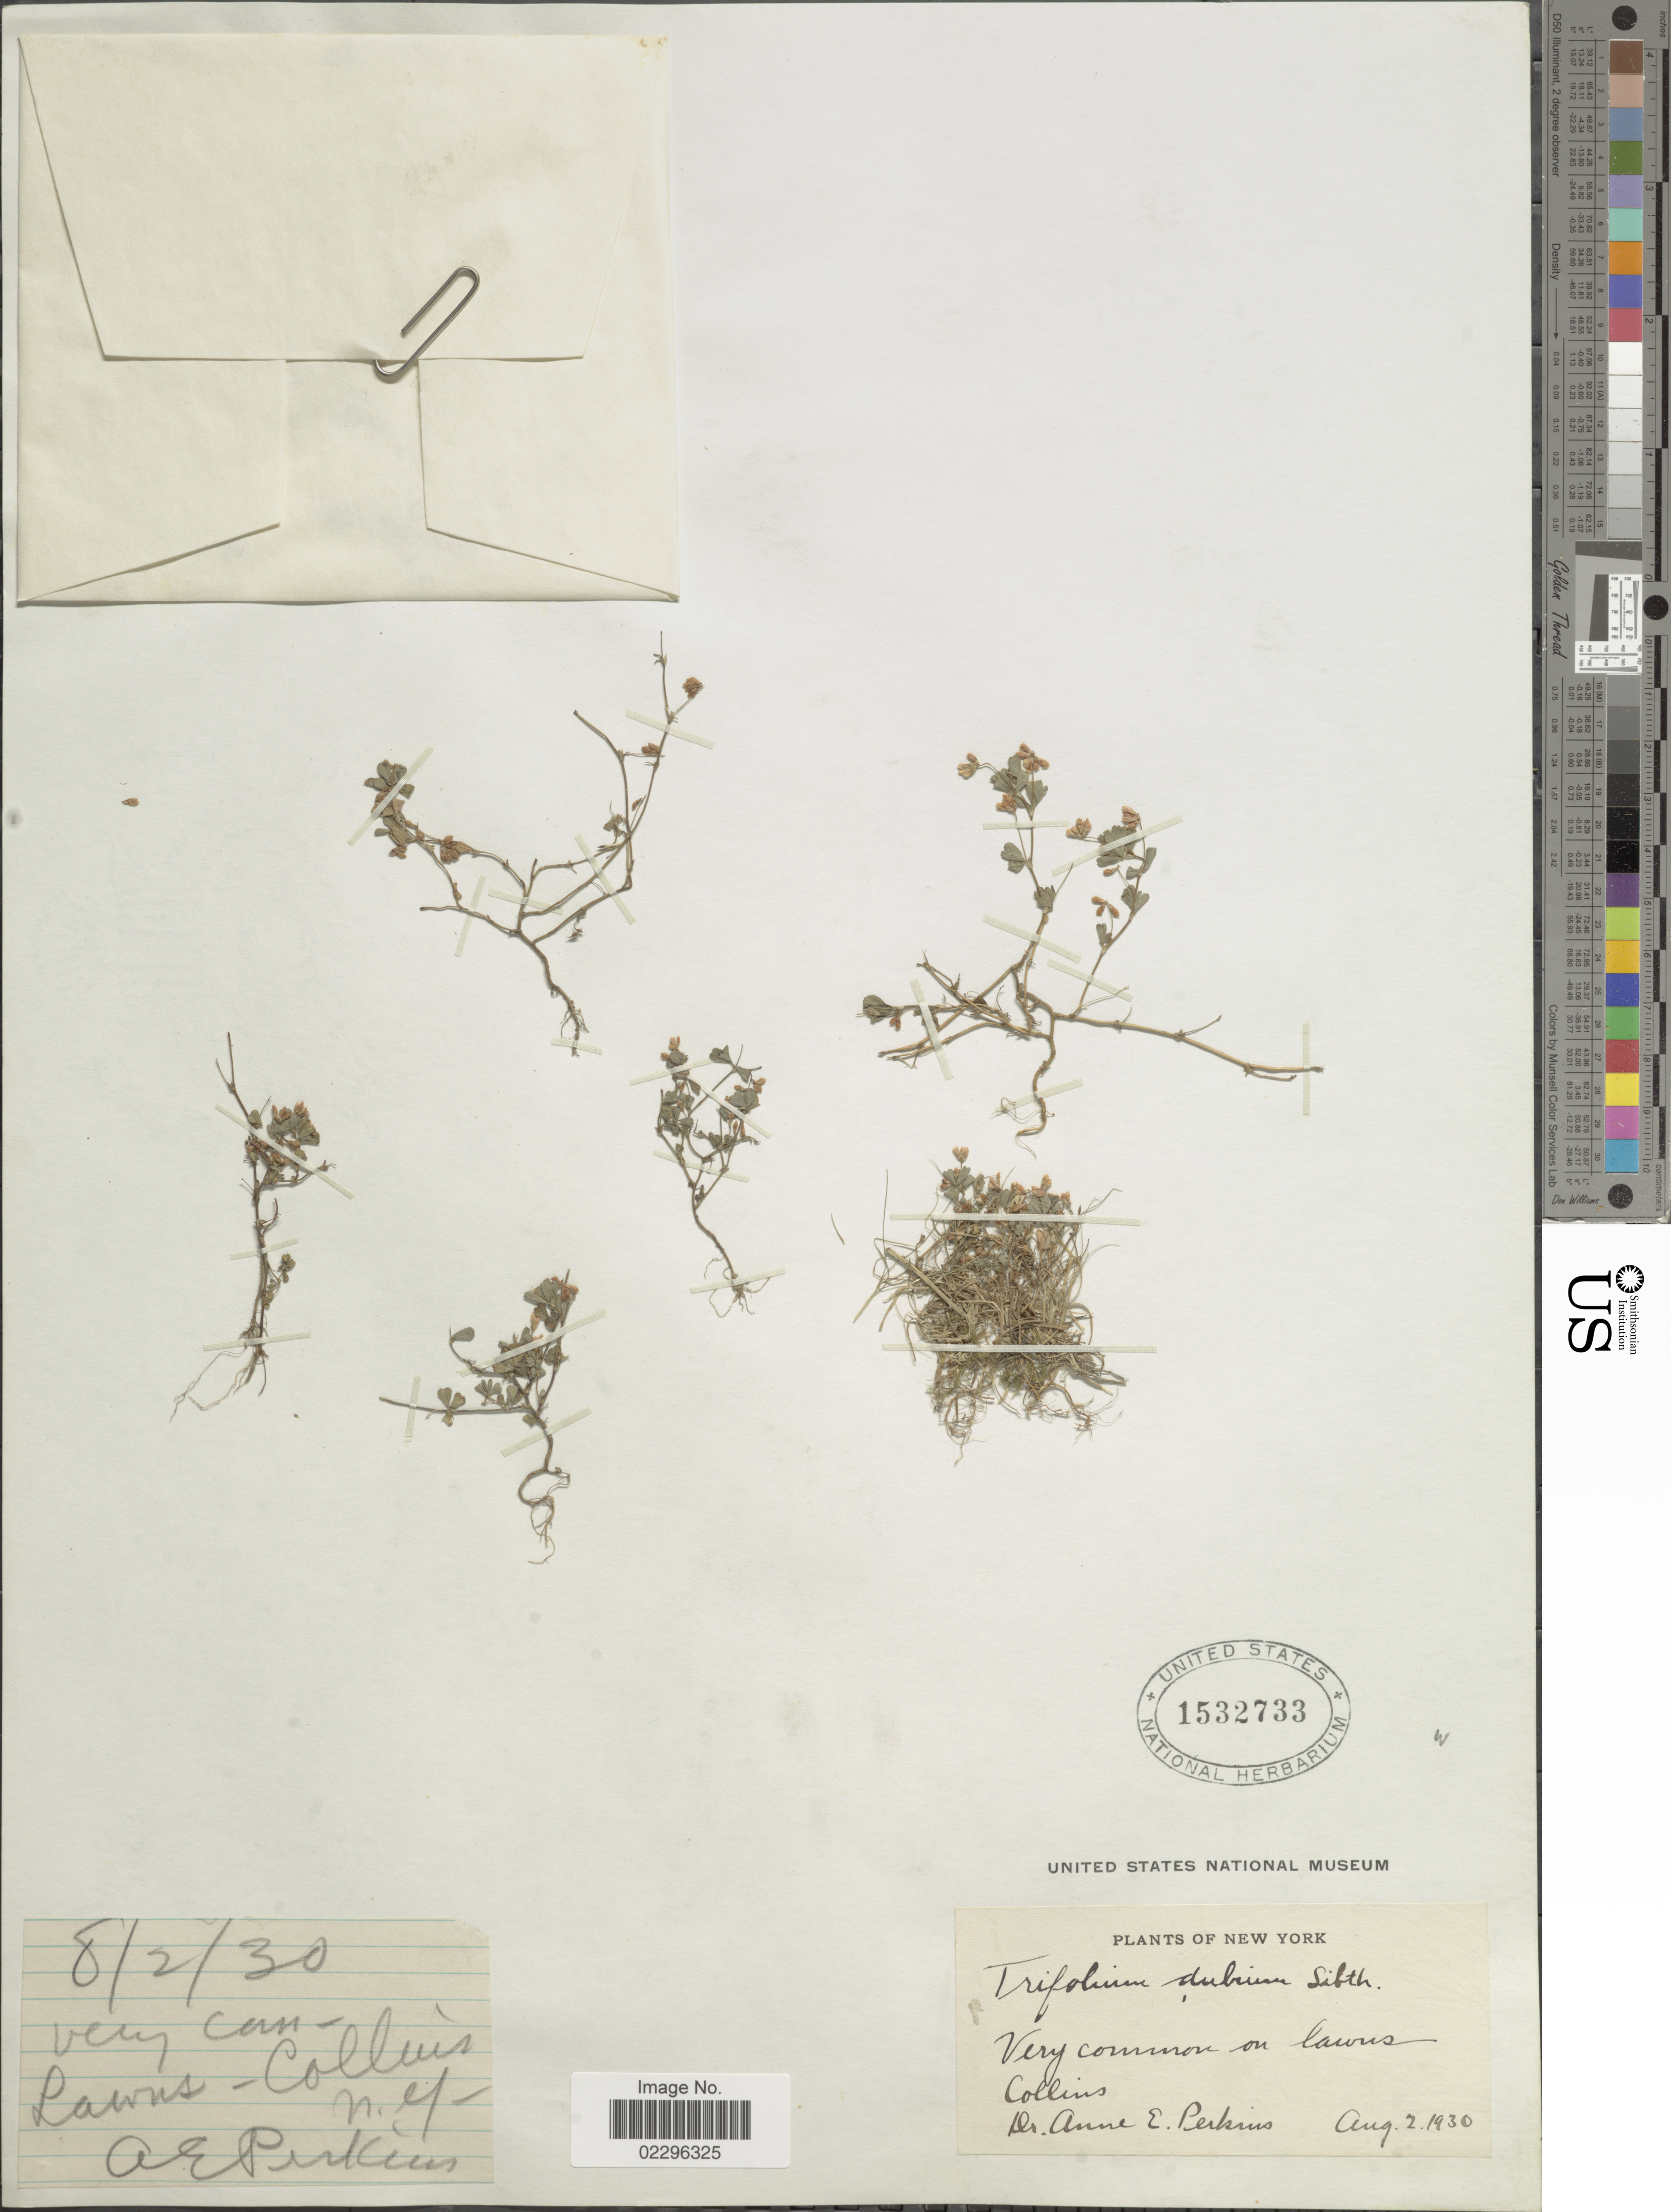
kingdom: Plantae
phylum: Tracheophyta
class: Magnoliopsida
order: Fabales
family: Fabaceae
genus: Trifolium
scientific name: Trifolium dubium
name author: Sibth.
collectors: A. E. Perkins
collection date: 1930-08-02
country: United States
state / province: New York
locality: Very common on lawns. Collins. N.Y.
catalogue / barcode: US 1532733